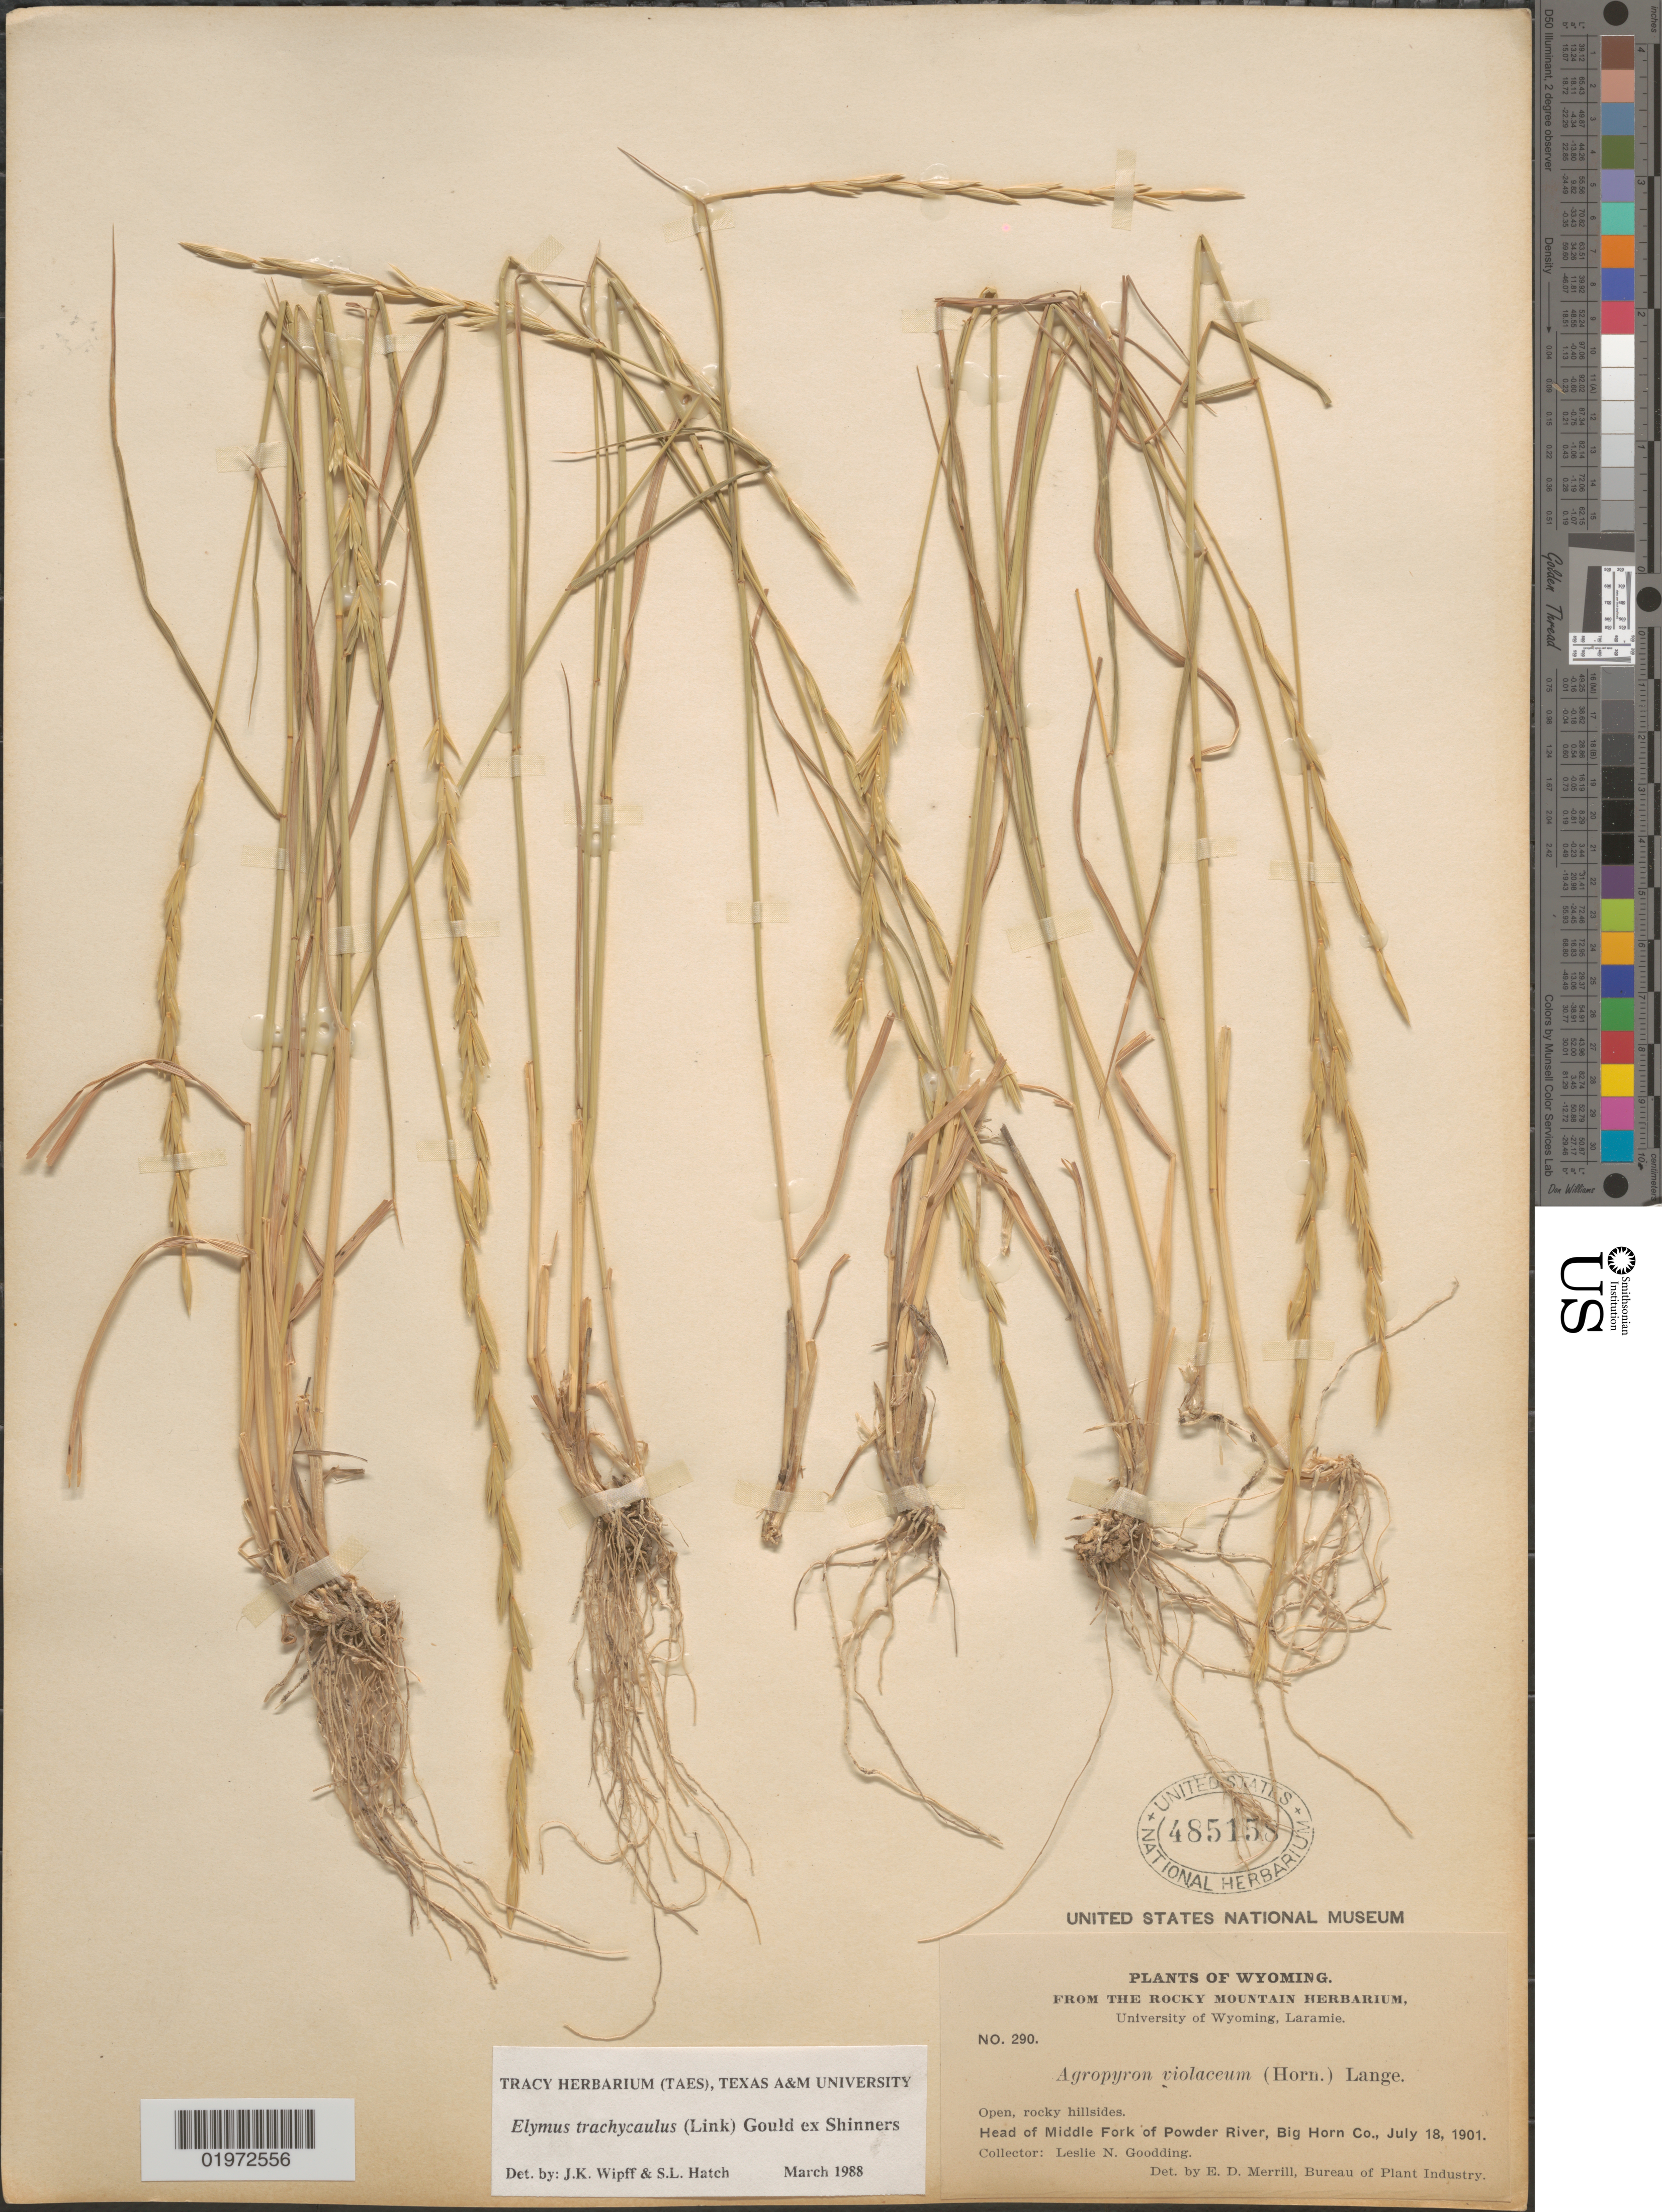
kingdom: Plantae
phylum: Tracheophyta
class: Liliopsida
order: Poales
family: Poaceae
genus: Elymus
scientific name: Elymus trachycaulus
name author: (Link) Gould ex Shinners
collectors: L. N. Goodding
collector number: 290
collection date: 1901-07-18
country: United States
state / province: Wyoming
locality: Head of Middle Fork of Powder River, Big Horn Co.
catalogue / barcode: US 485158